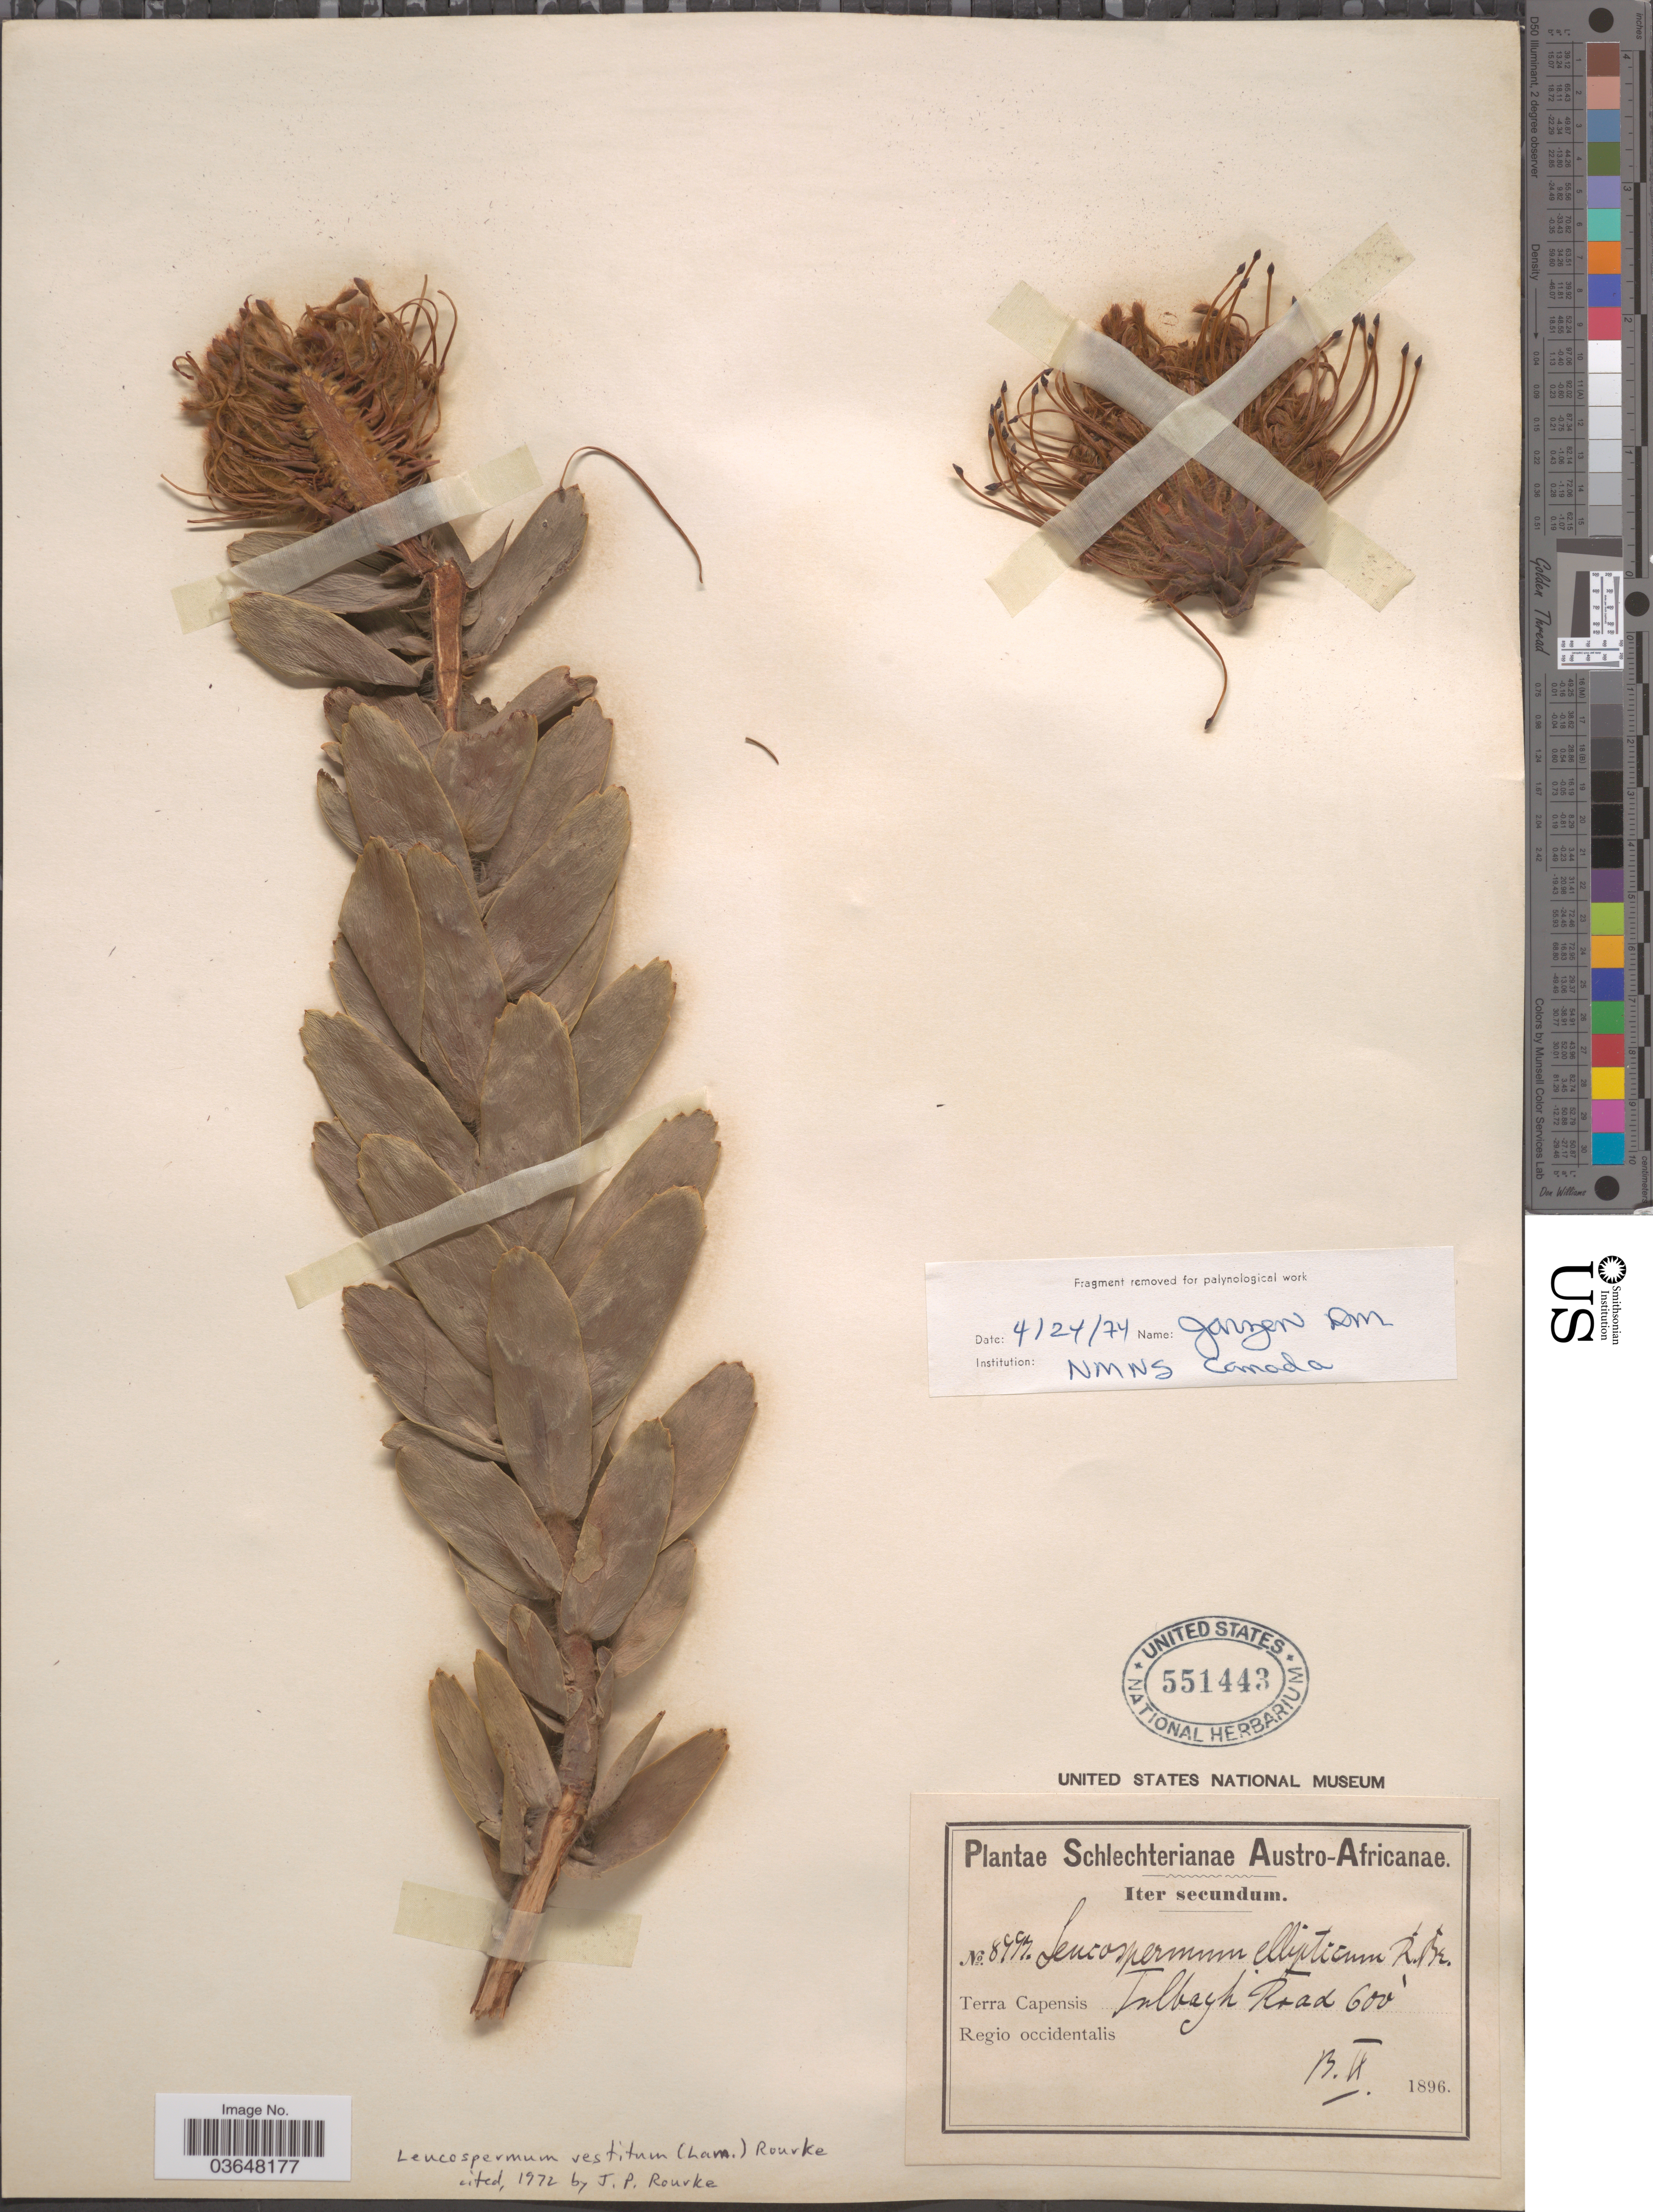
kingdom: Plantae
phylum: Tracheophyta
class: Magnoliopsida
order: Proteales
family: Proteaceae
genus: Leucospermum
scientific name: Leucospermum vestitum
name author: Rourke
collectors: Schlechter, --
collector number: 8997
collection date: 1896-09-13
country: South Africa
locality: Austro-Africanae. Terra Capensis Tulbagh Road. Regio occidentalis.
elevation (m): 183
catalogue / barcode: US 551443